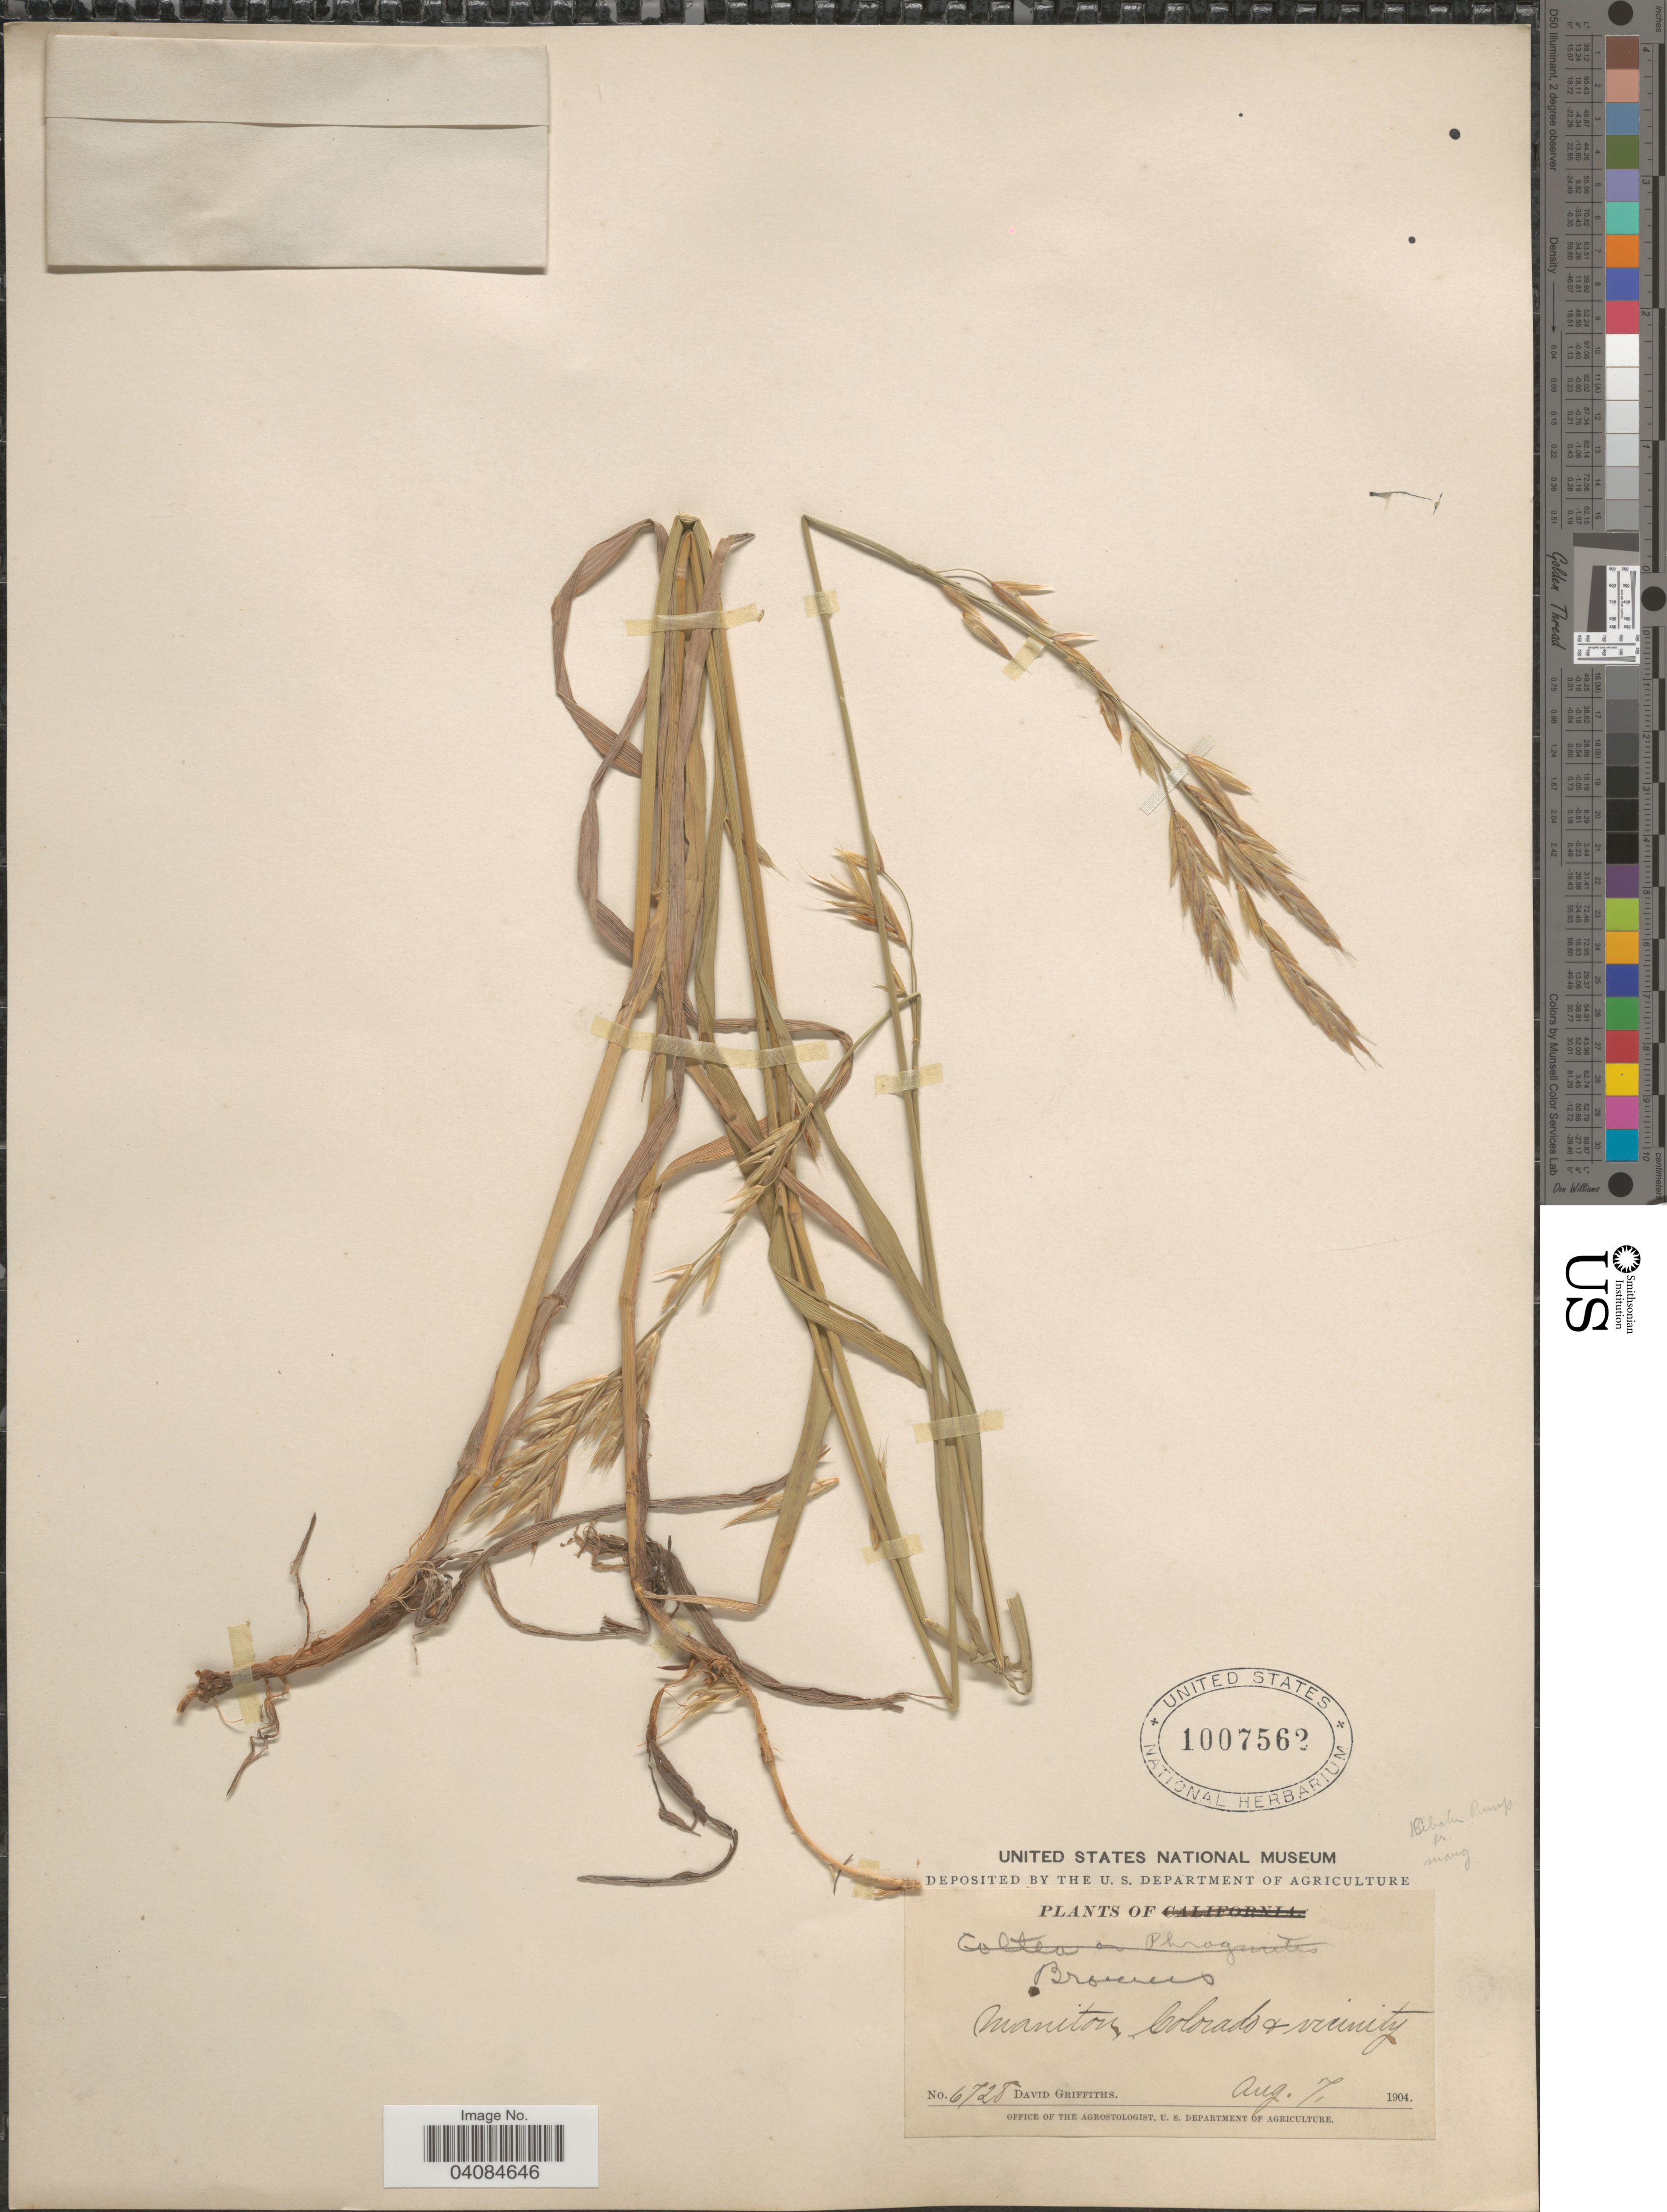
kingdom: Plantae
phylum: Tracheophyta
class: Liliopsida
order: Poales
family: Poaceae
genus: Bromus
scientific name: Bromus pumpellianus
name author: Scribn.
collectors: D. Griffiths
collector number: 6728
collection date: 1904-08-07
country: United States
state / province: Colorado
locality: Manitou, Colorado & vicinity.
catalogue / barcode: US 1007562